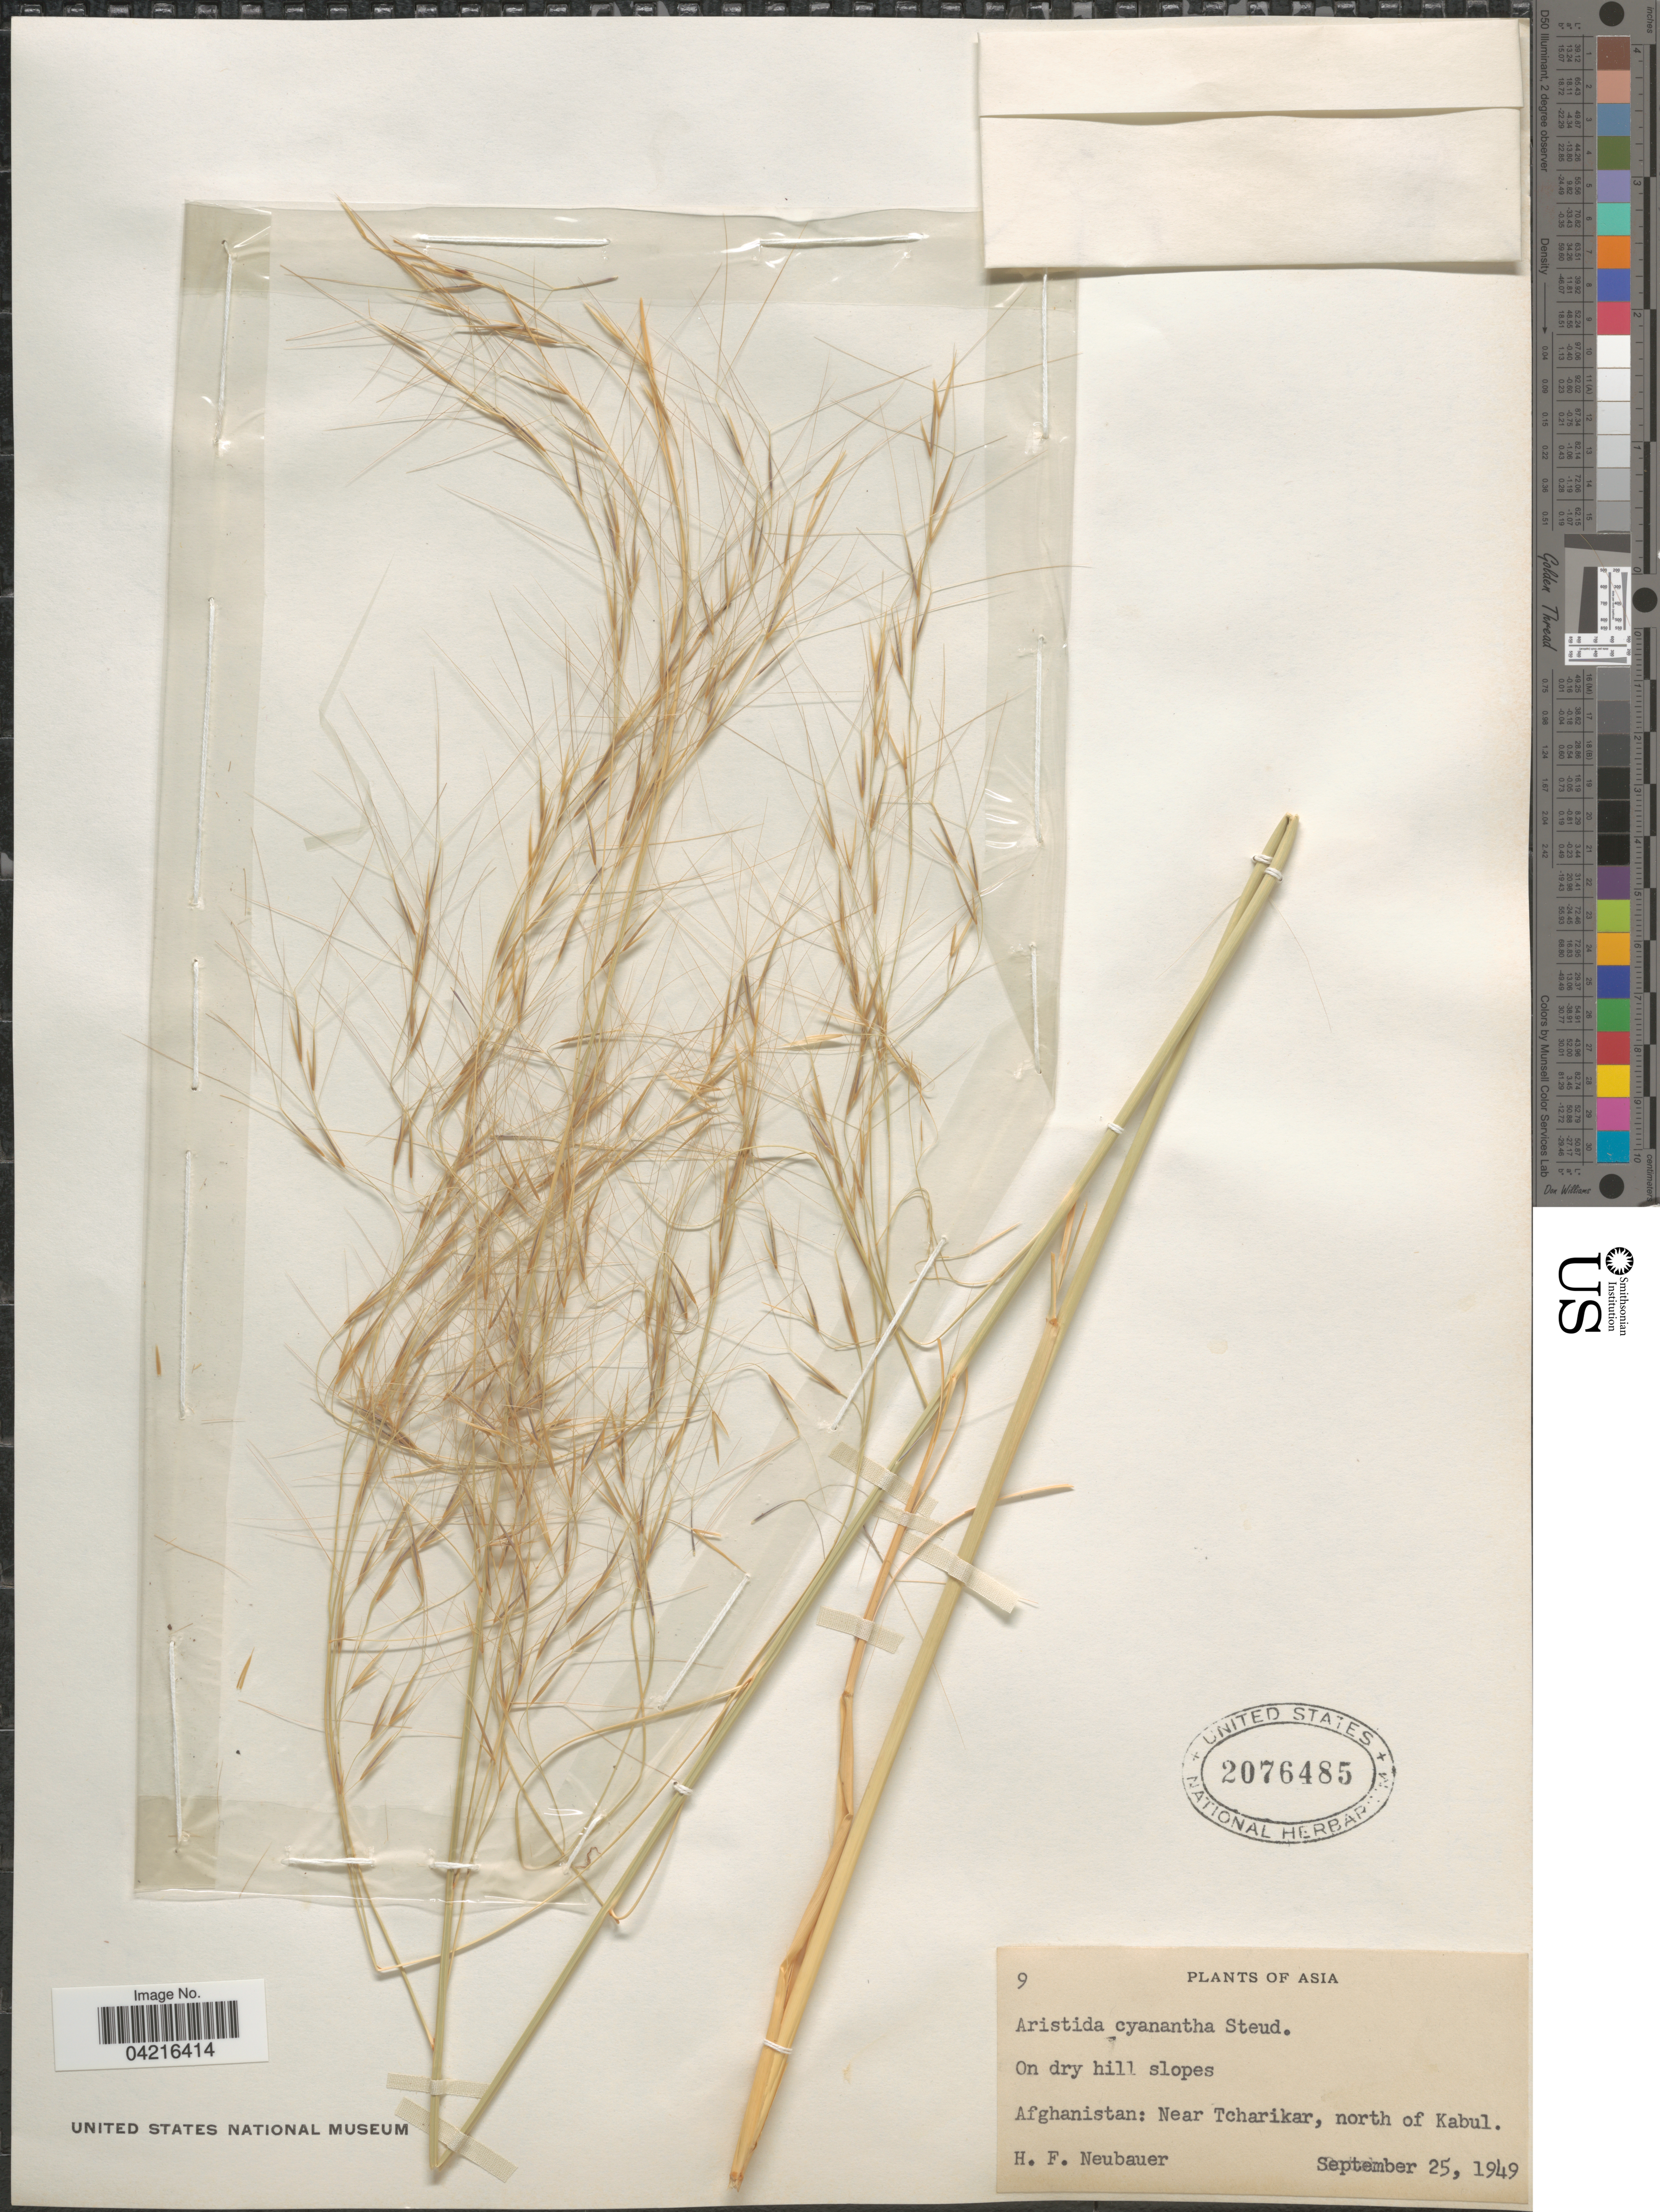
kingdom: Plantae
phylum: Tracheophyta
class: Liliopsida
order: Poales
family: Poaceae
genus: Aristida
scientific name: Aristida cyanantha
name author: Nees ex Steud.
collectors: H. Neubauer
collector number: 9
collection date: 1949-09-25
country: Afghanistan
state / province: Kabul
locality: Near Tcharikar, north of Kabul.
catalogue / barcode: US 2076485